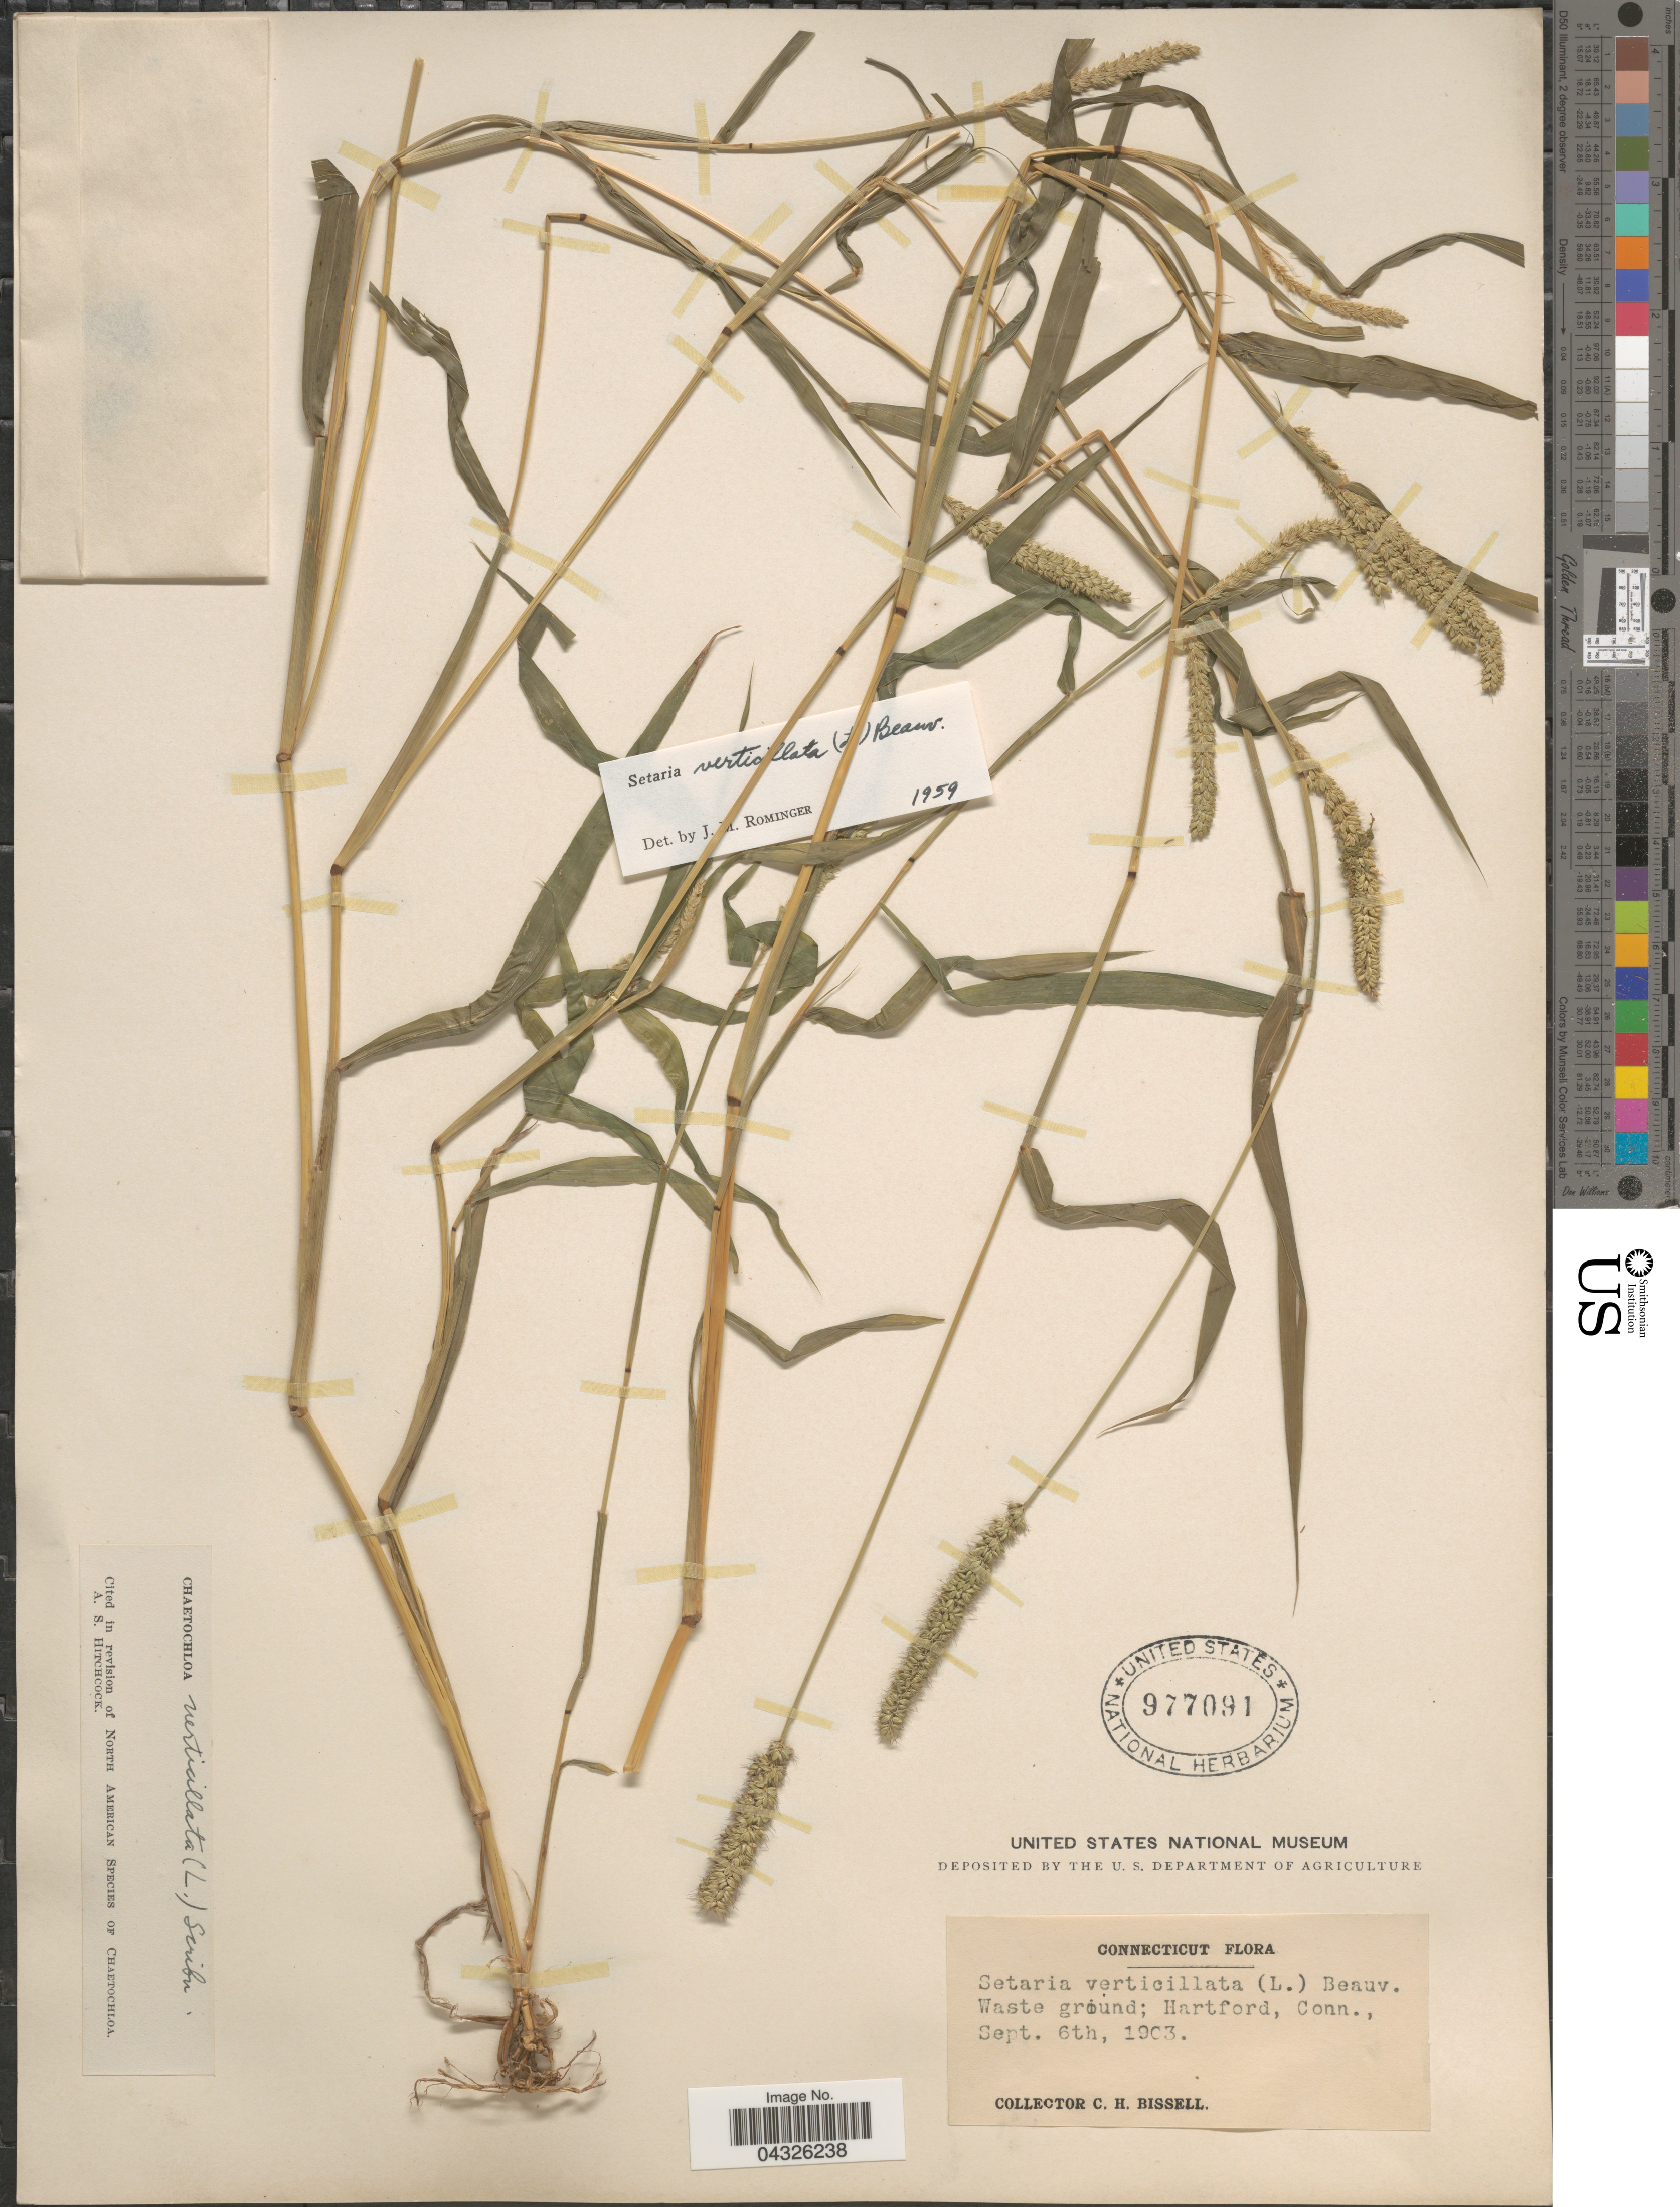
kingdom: Plantae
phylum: Tracheophyta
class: Liliopsida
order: Poales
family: Poaceae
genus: Setaria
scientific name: Setaria verticillata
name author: (L.) P. Beauv.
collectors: C. Bissell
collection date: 1903-09-06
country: United States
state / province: Connecticut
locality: Hartford.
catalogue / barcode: US 977091